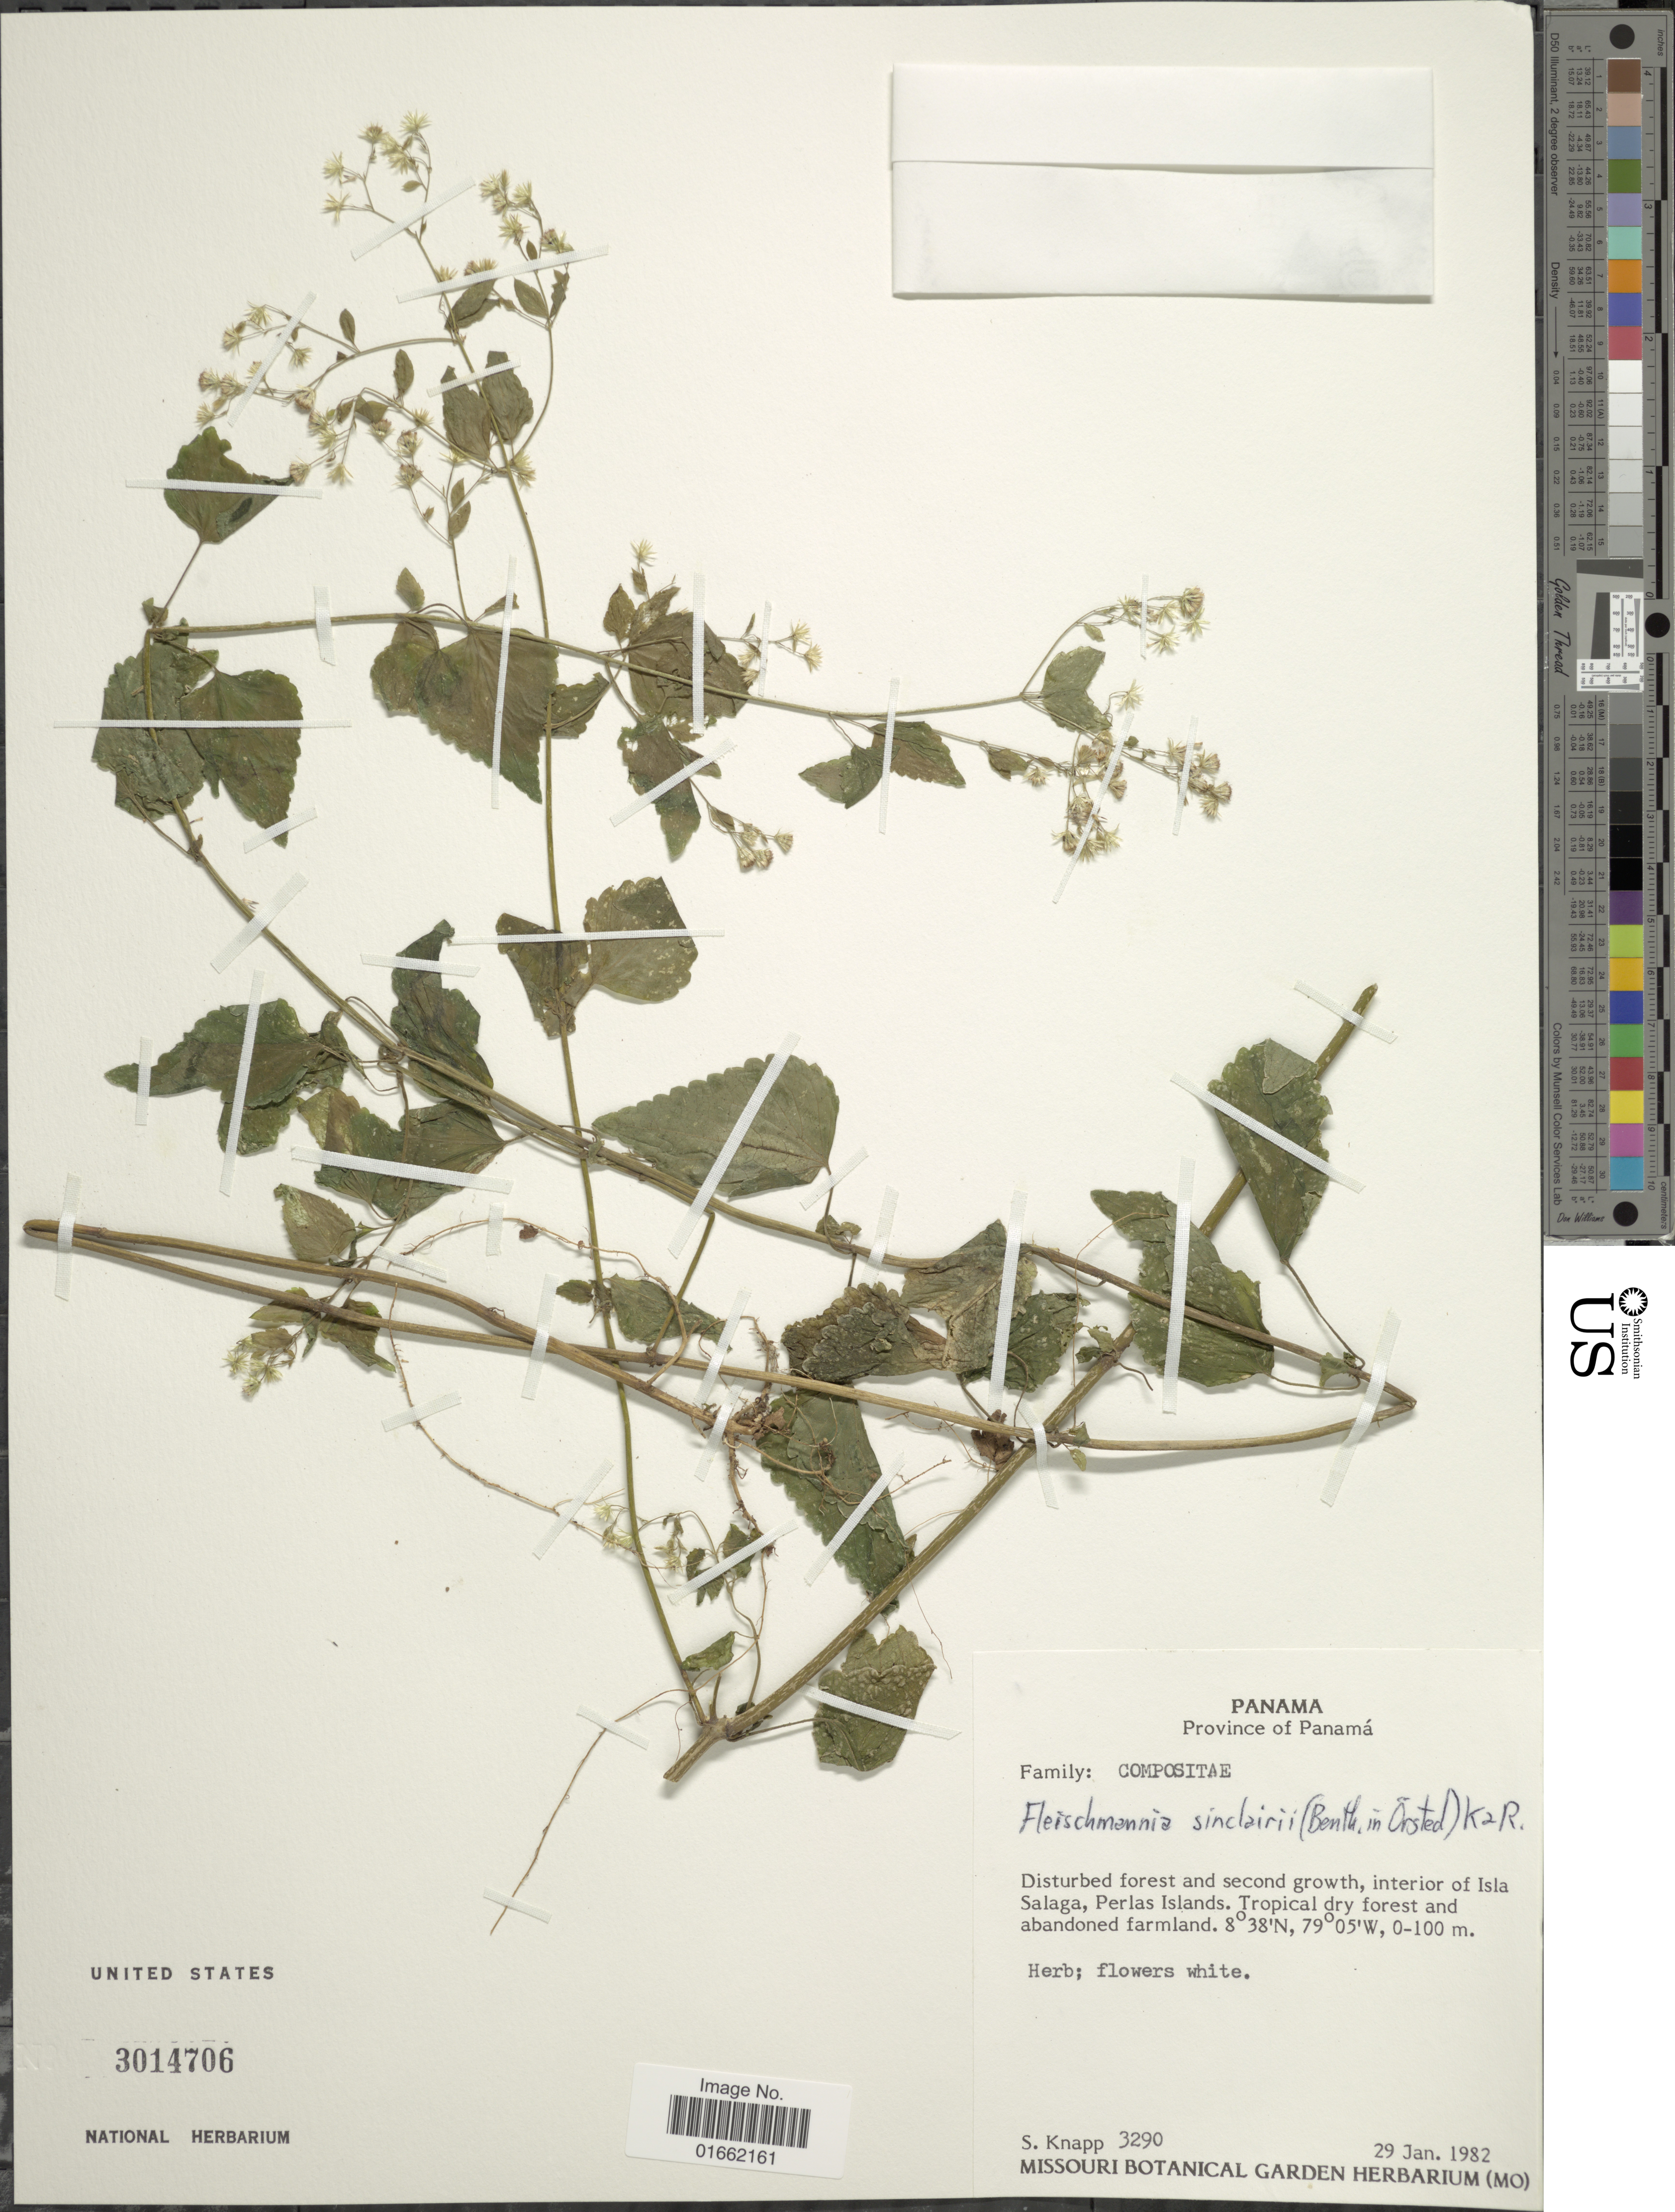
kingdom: Plantae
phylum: Tracheophyta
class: Magnoliopsida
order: Asterales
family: Asteraceae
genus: Fleischmannia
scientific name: Fleischmannia sinclairii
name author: (Benth. ex Oerst.) R.M. King & H. Rob.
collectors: S. Knapp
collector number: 3290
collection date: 1982-01-29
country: Panama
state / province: Panamá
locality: Province of Panamá. Disturbed forest and second growth, interior of Isla Salaga, Perlas Islands.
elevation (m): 0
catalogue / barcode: US 3014706